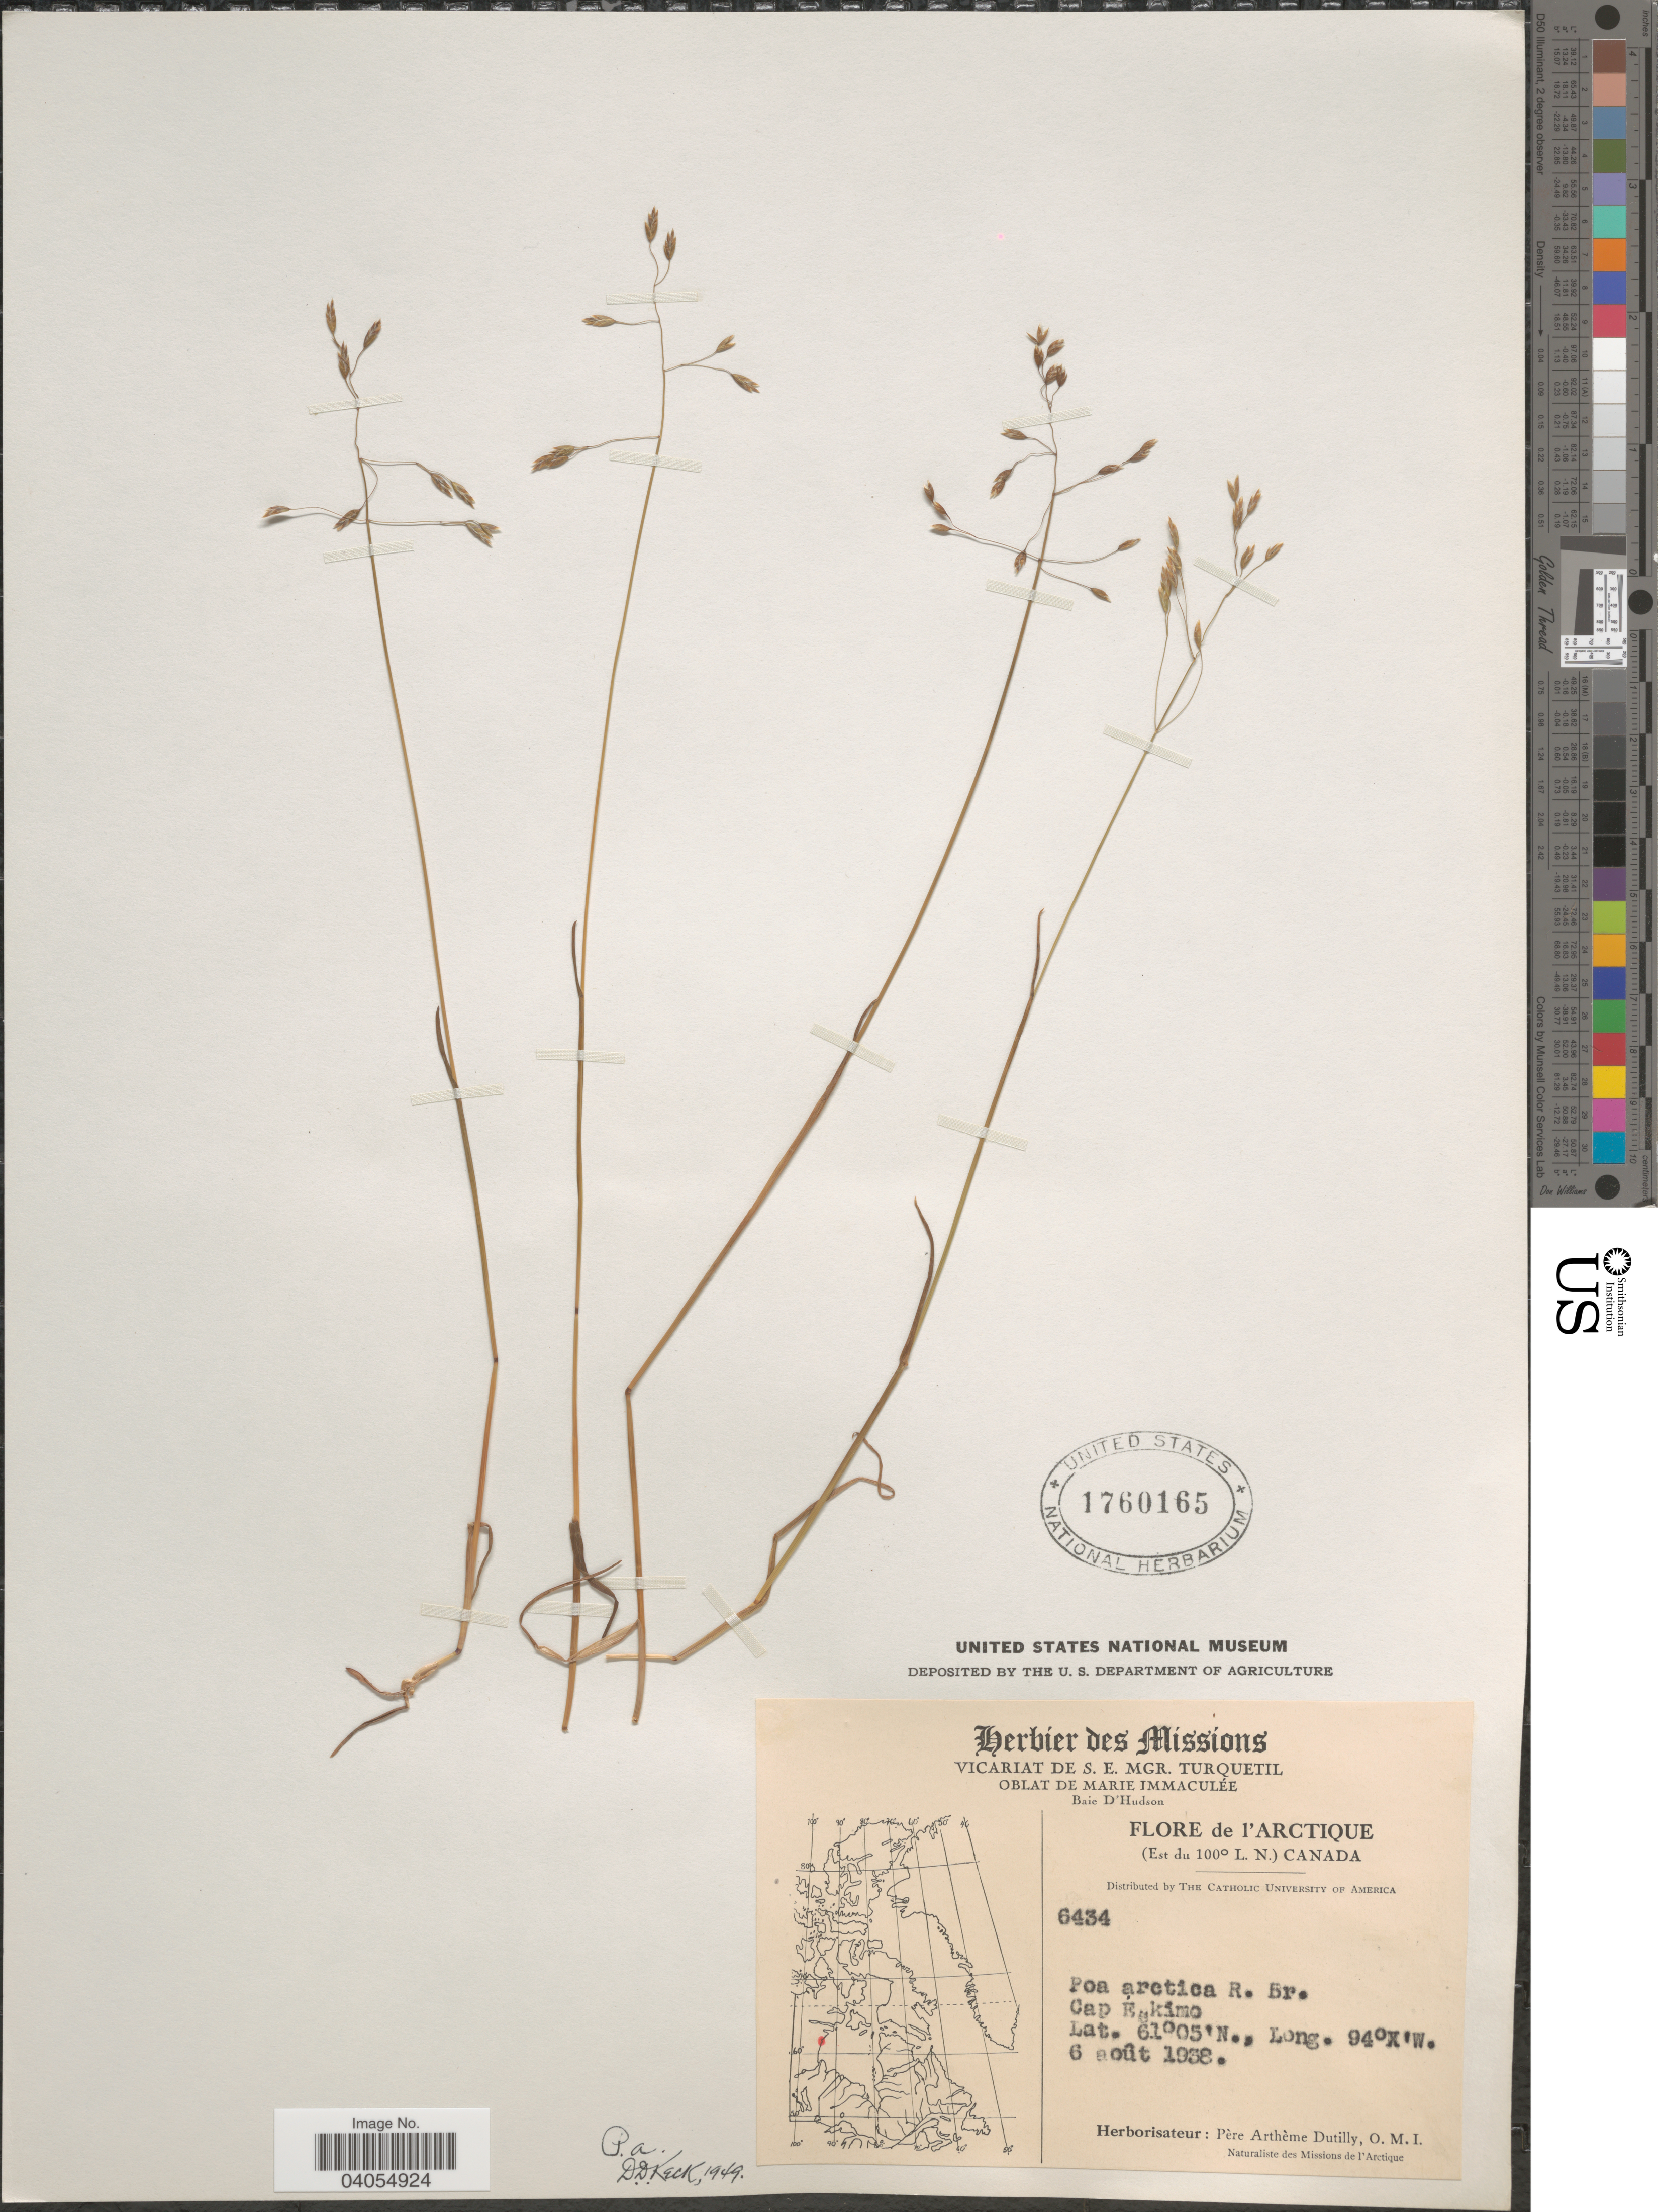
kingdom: Plantae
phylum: Tracheophyta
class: Liliopsida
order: Poales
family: Poaceae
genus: Poa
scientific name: Poa arctica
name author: R. Br.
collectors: P. Dutilly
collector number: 6434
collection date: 1938-08-06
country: Canada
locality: Arctique (Est du 100° L. N.) Cap Eskimo.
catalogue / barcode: US 1760165